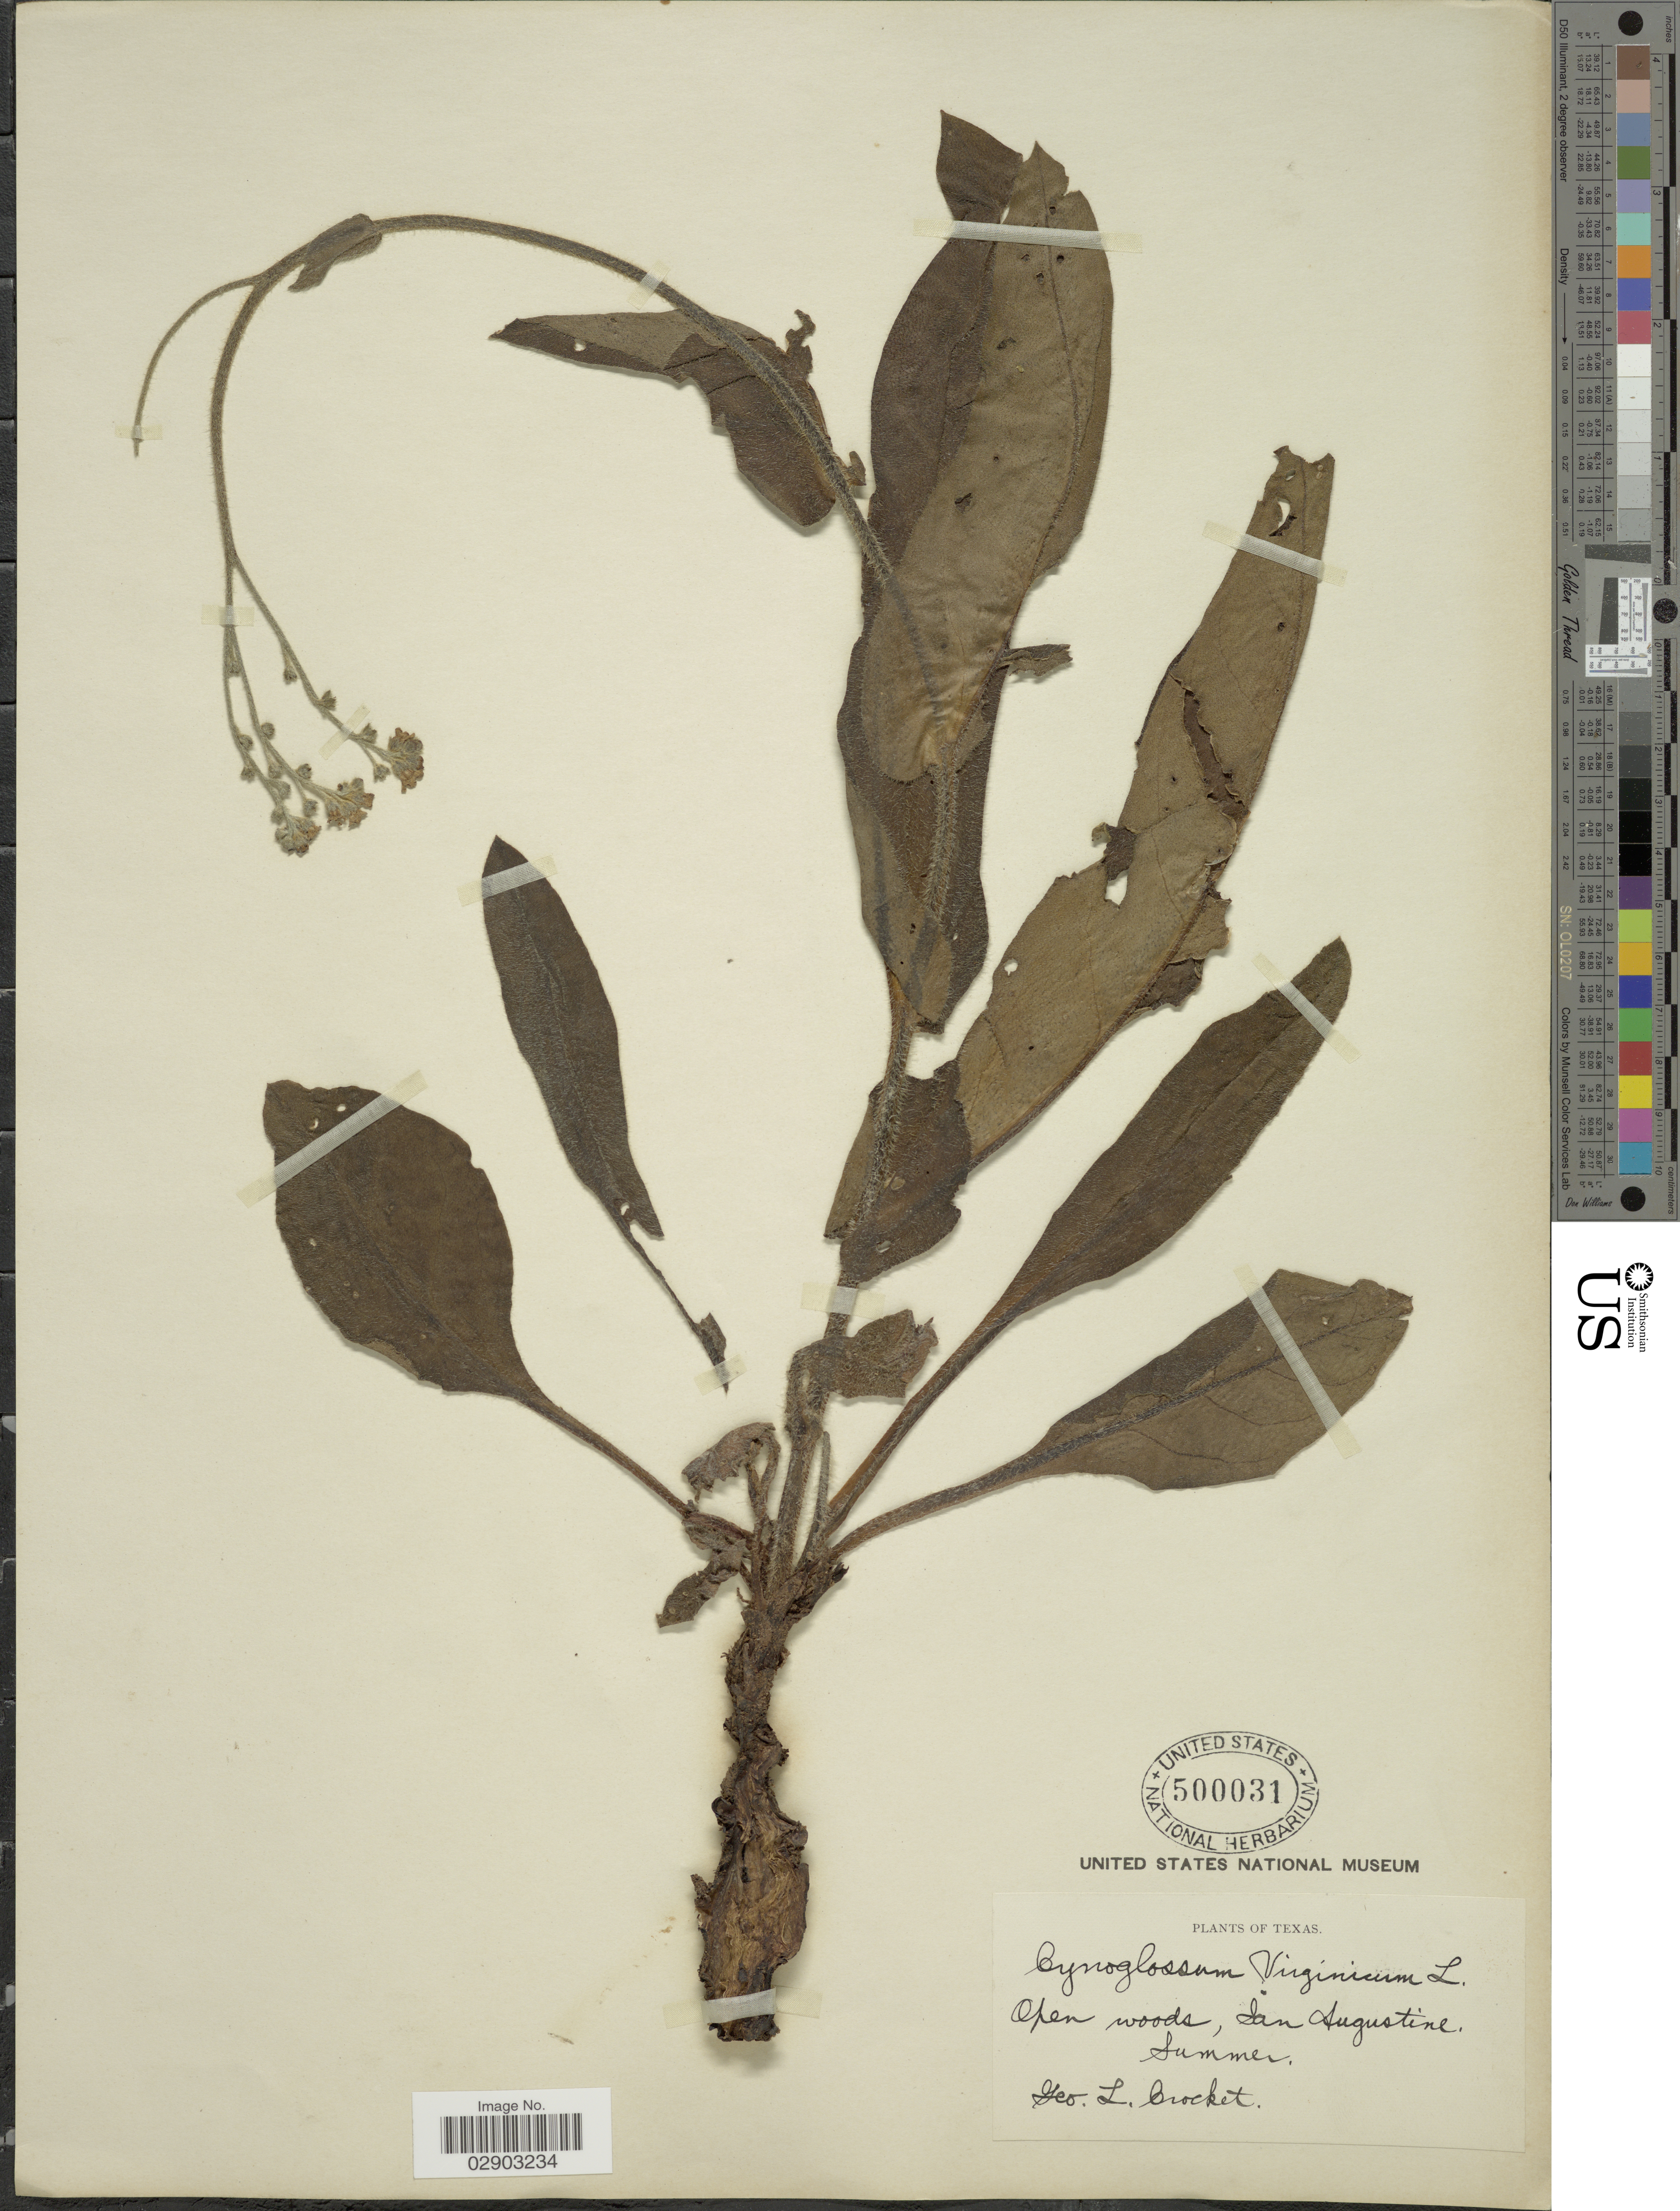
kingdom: Plantae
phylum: Tracheophyta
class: Magnoliopsida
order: Boraginales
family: Boraginaceae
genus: Cynoglossum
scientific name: Cynoglossum virginianum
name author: L.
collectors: G. Crocket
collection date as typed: Summer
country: United States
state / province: Texas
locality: San Augustine.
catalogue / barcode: US 500031